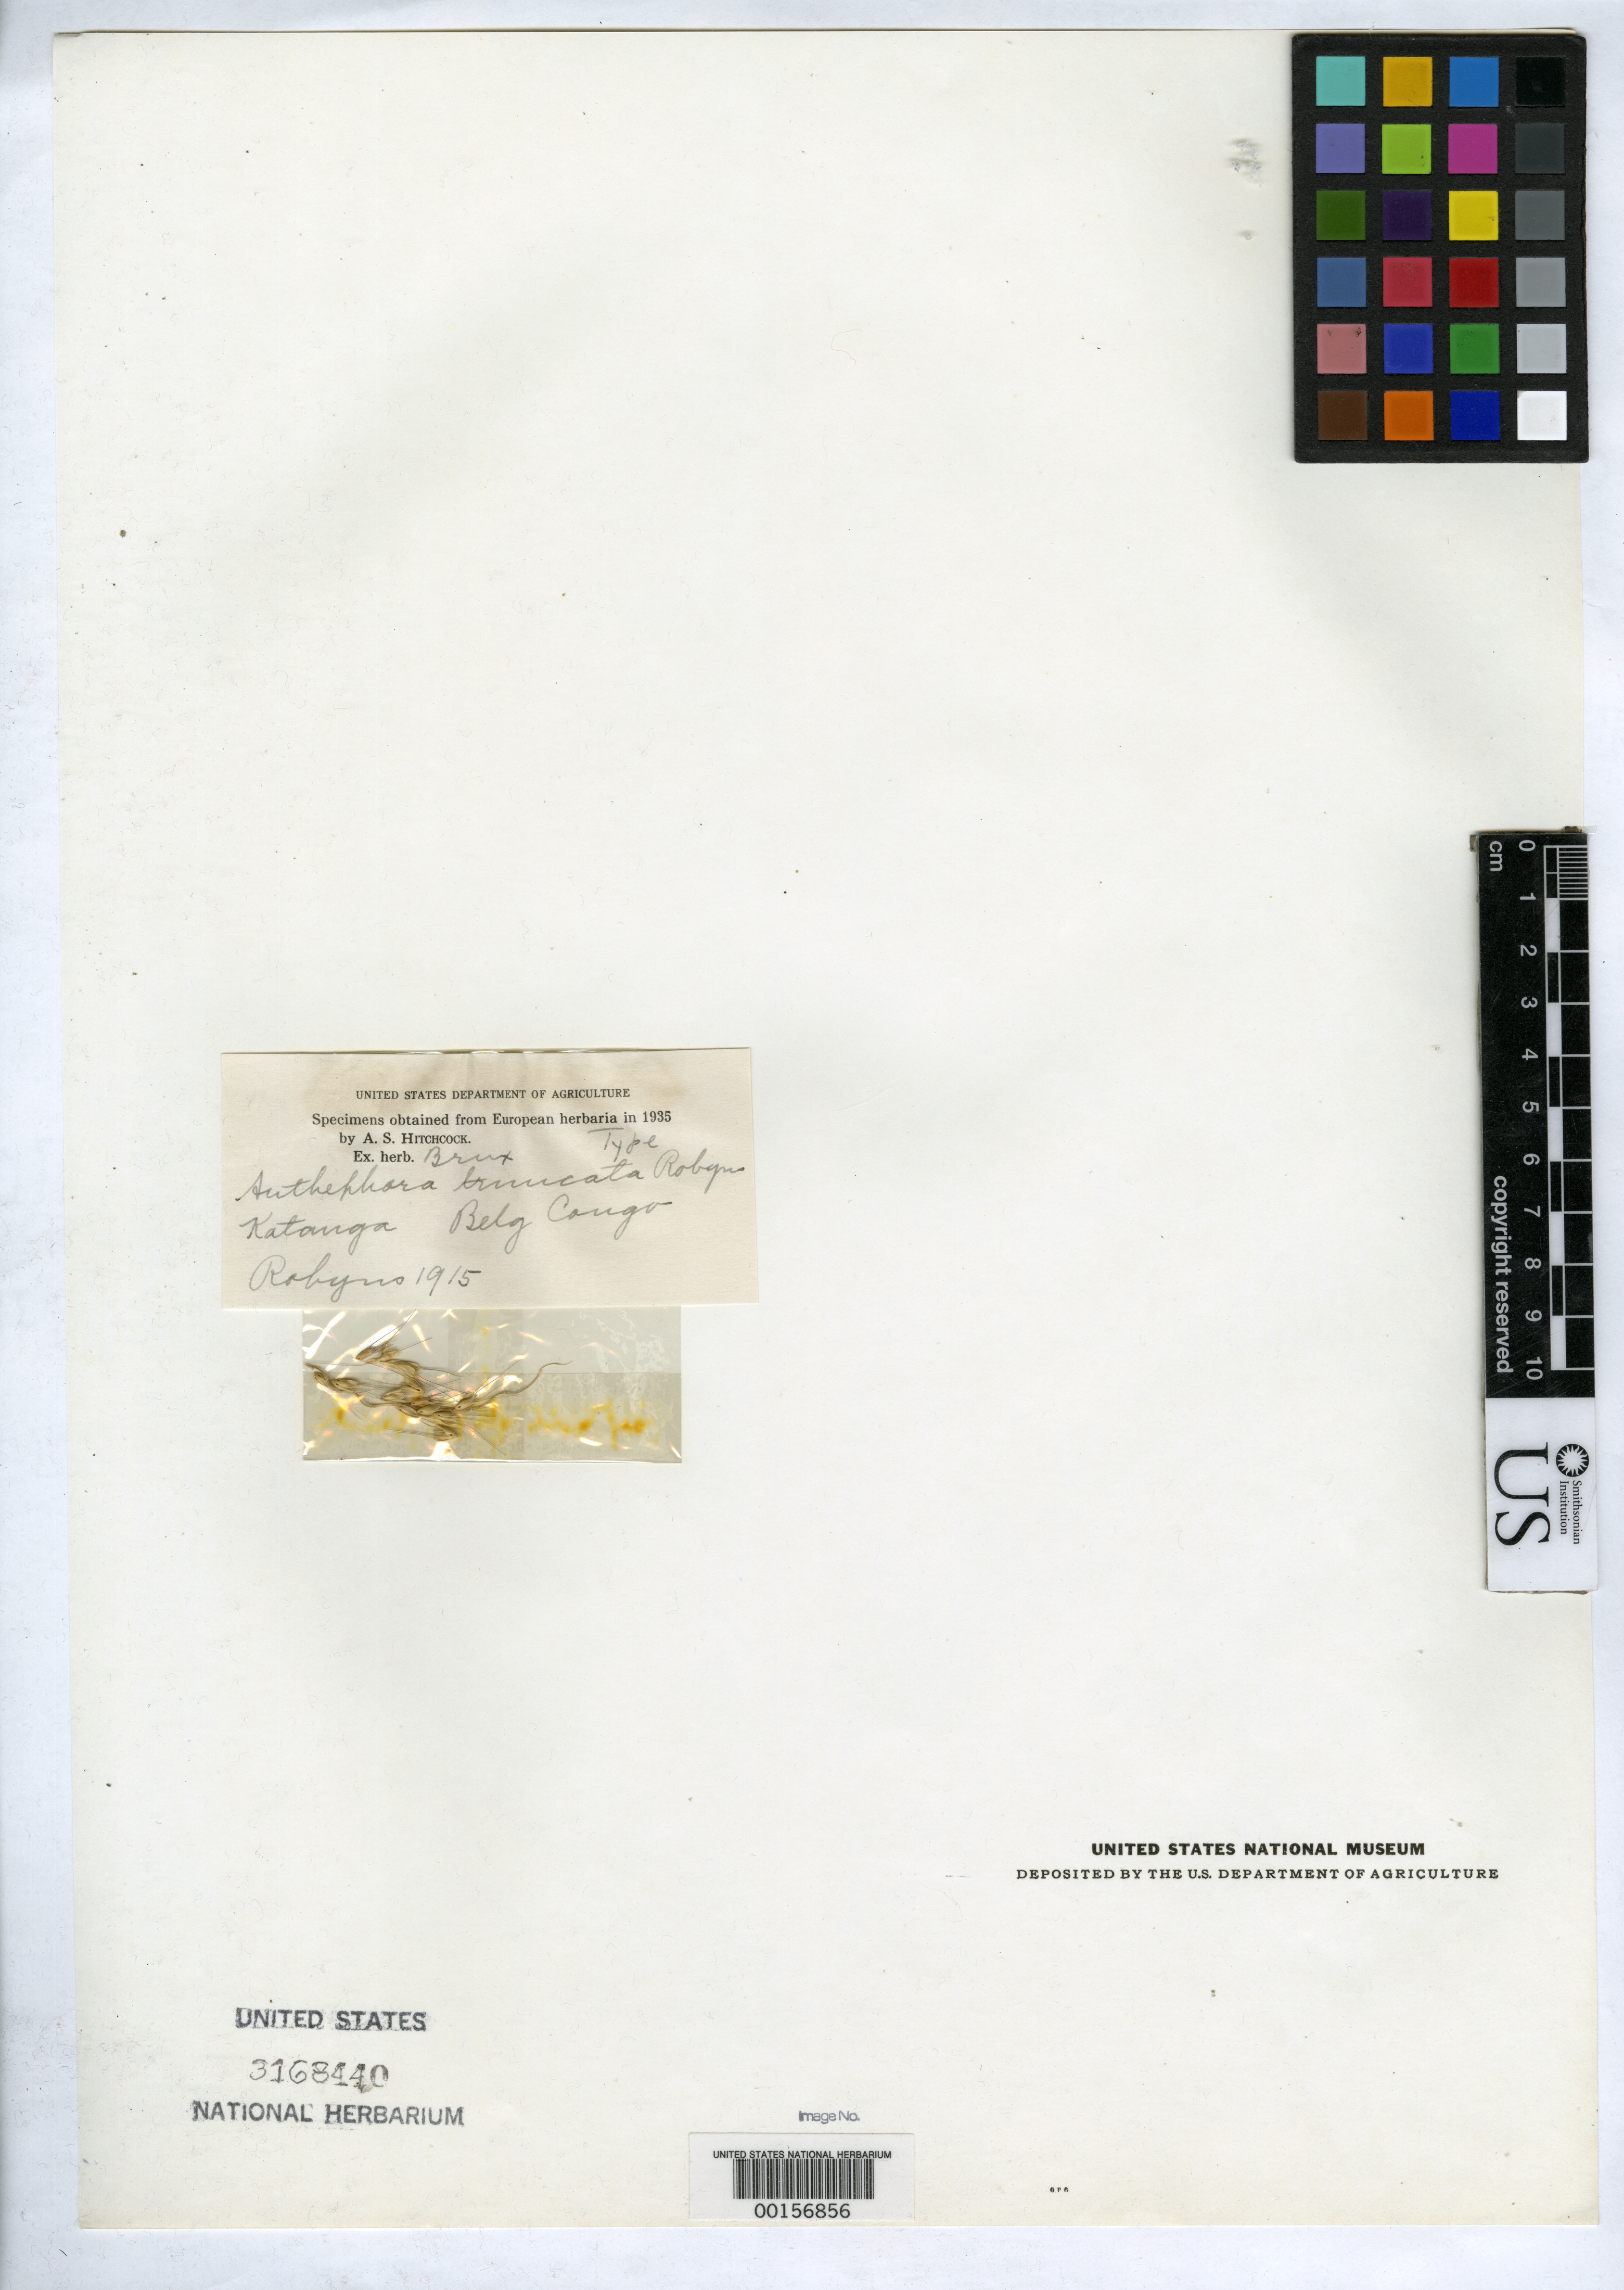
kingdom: Plantae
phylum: Tracheophyta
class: Liliopsida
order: Poales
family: Poaceae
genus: Anthephora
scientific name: Anthephora truncata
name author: Robyns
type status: Type Fragment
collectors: F. Robyns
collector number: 1915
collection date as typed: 1926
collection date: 1926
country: Congo, Democratic Republic of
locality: Haut-Katanga Dist., Kasenga.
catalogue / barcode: US 3168440